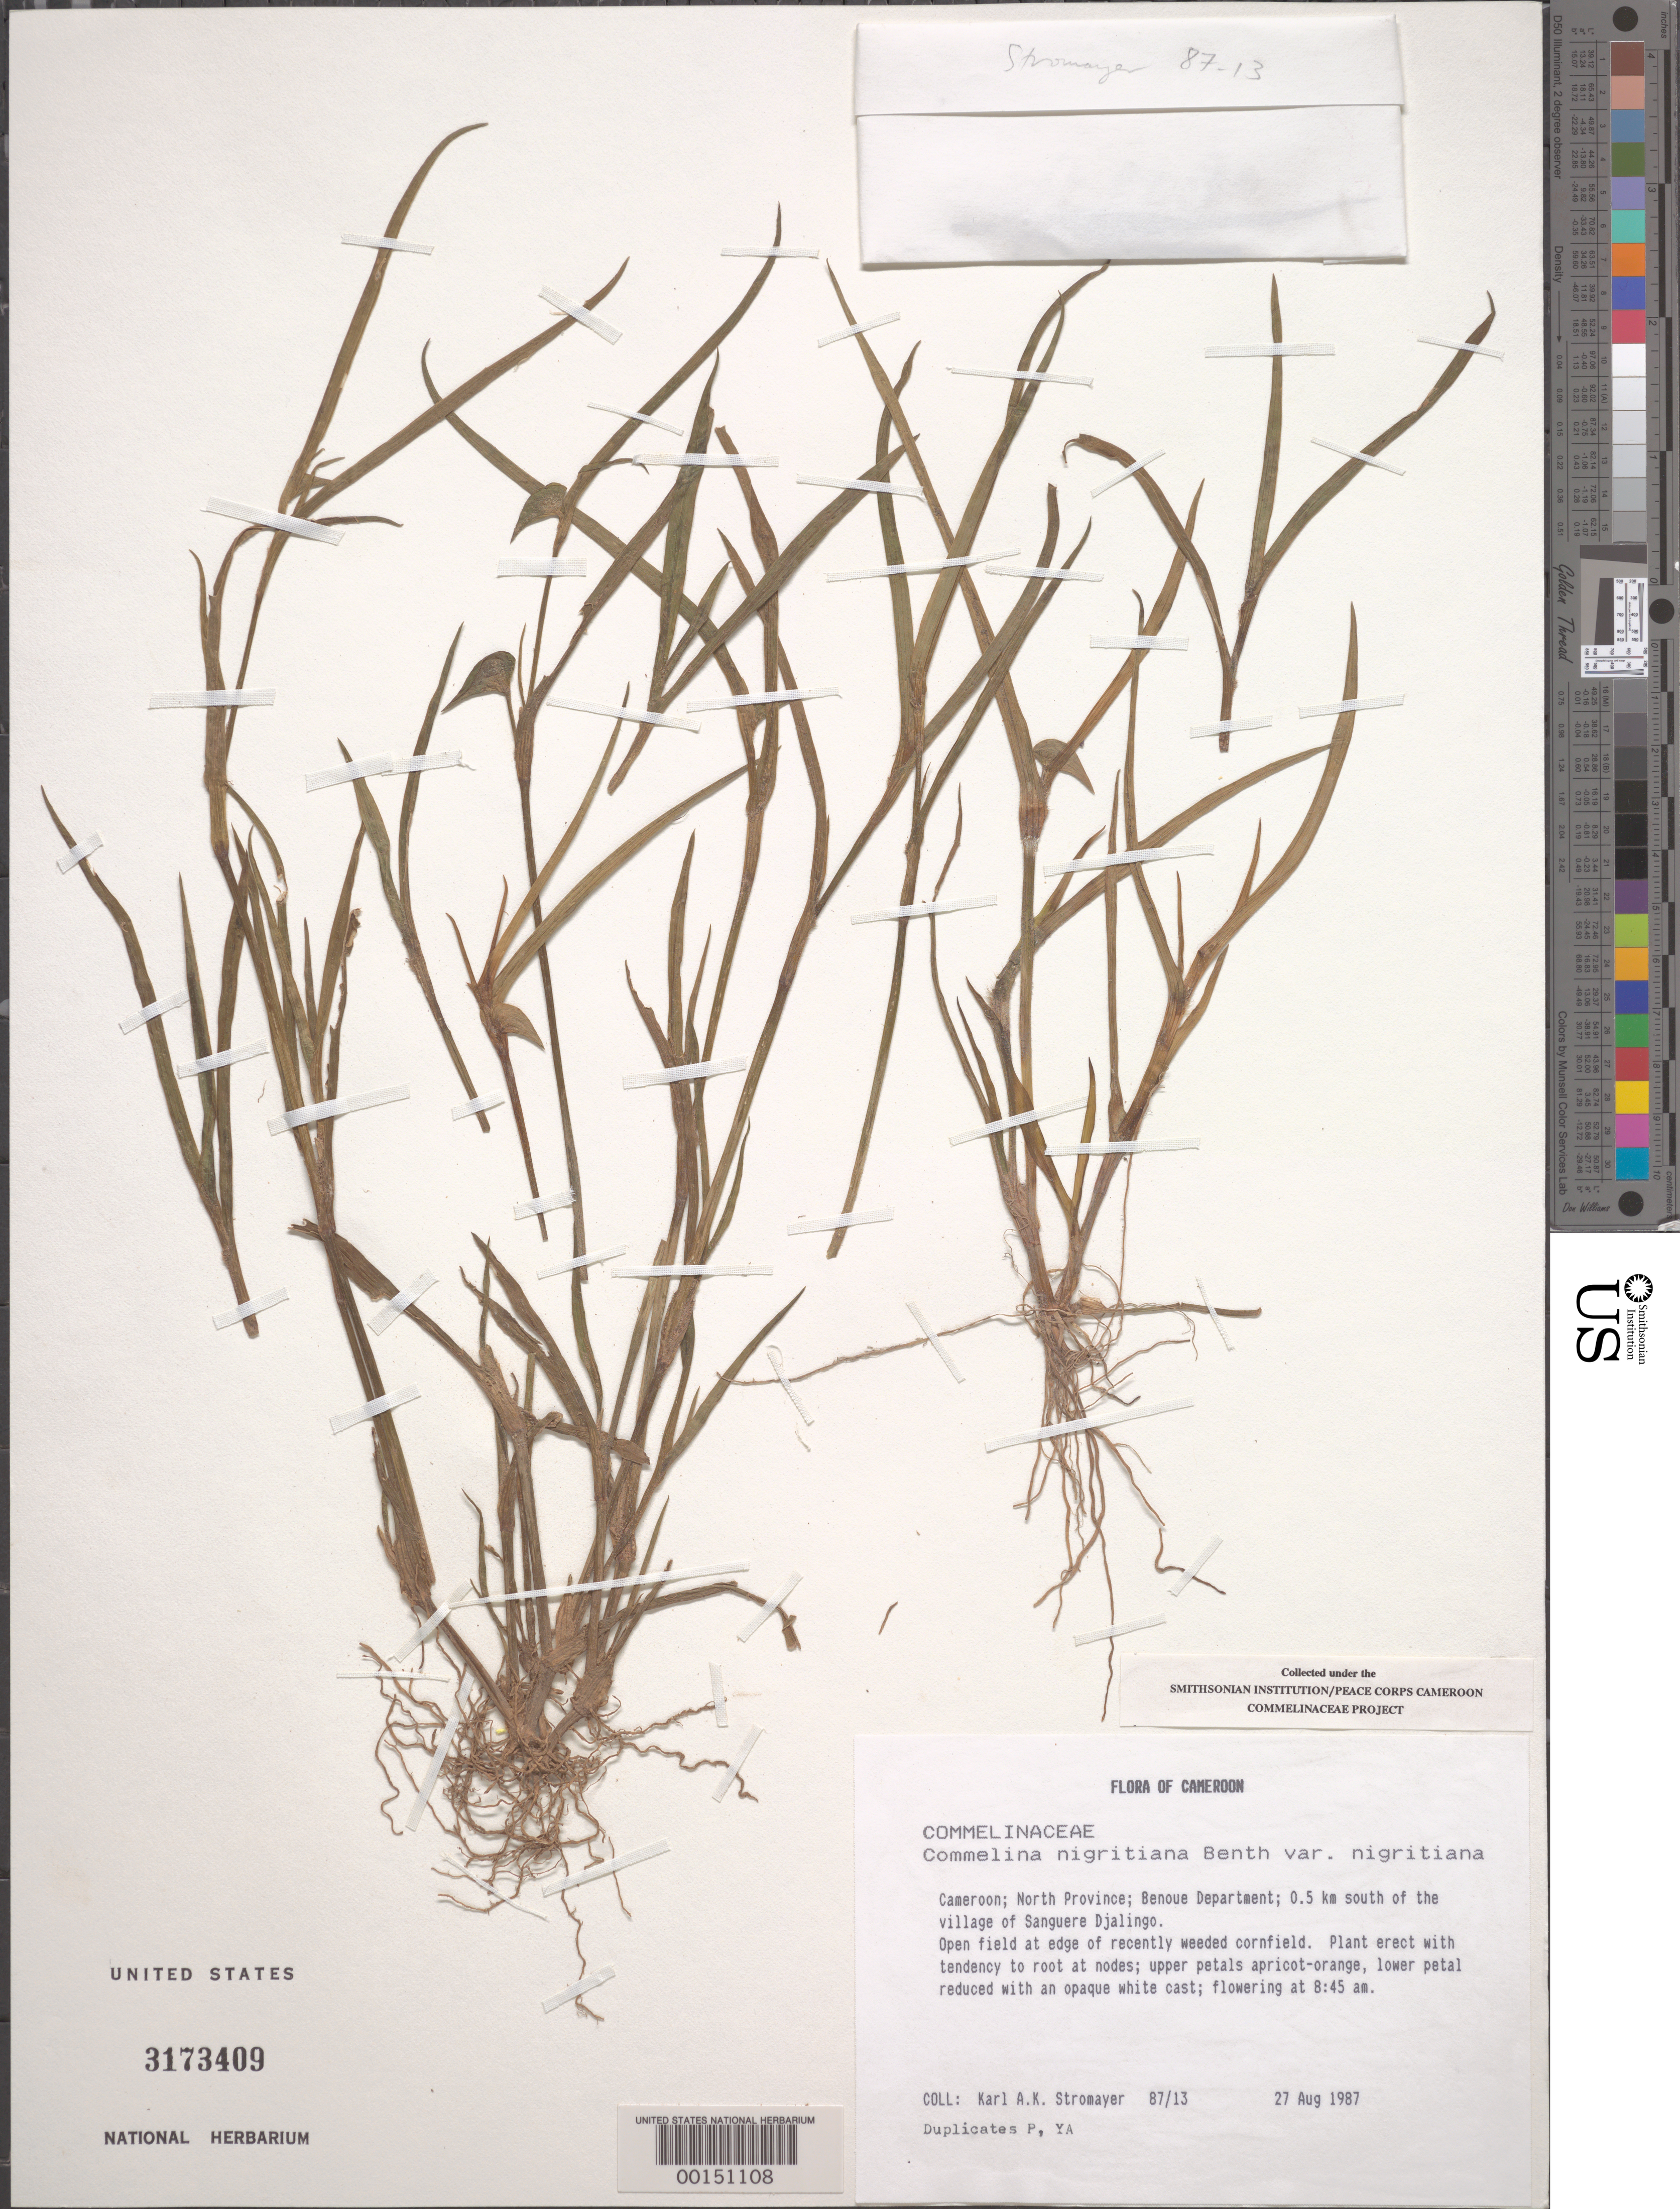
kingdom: Plantae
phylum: Tracheophyta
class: Liliopsida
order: Commelinales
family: Commelinaceae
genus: Commelina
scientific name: Commelina nigritana var. nigritana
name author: Benth.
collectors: K. A. Stromayer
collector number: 87/13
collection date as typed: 27 Aug 1987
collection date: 1987-08-27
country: Cameroon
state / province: Nord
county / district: Bénoué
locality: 0.5 km s of village of sanguere djalingo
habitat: Open field at edge of recently weeded cornfield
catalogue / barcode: US 3173409